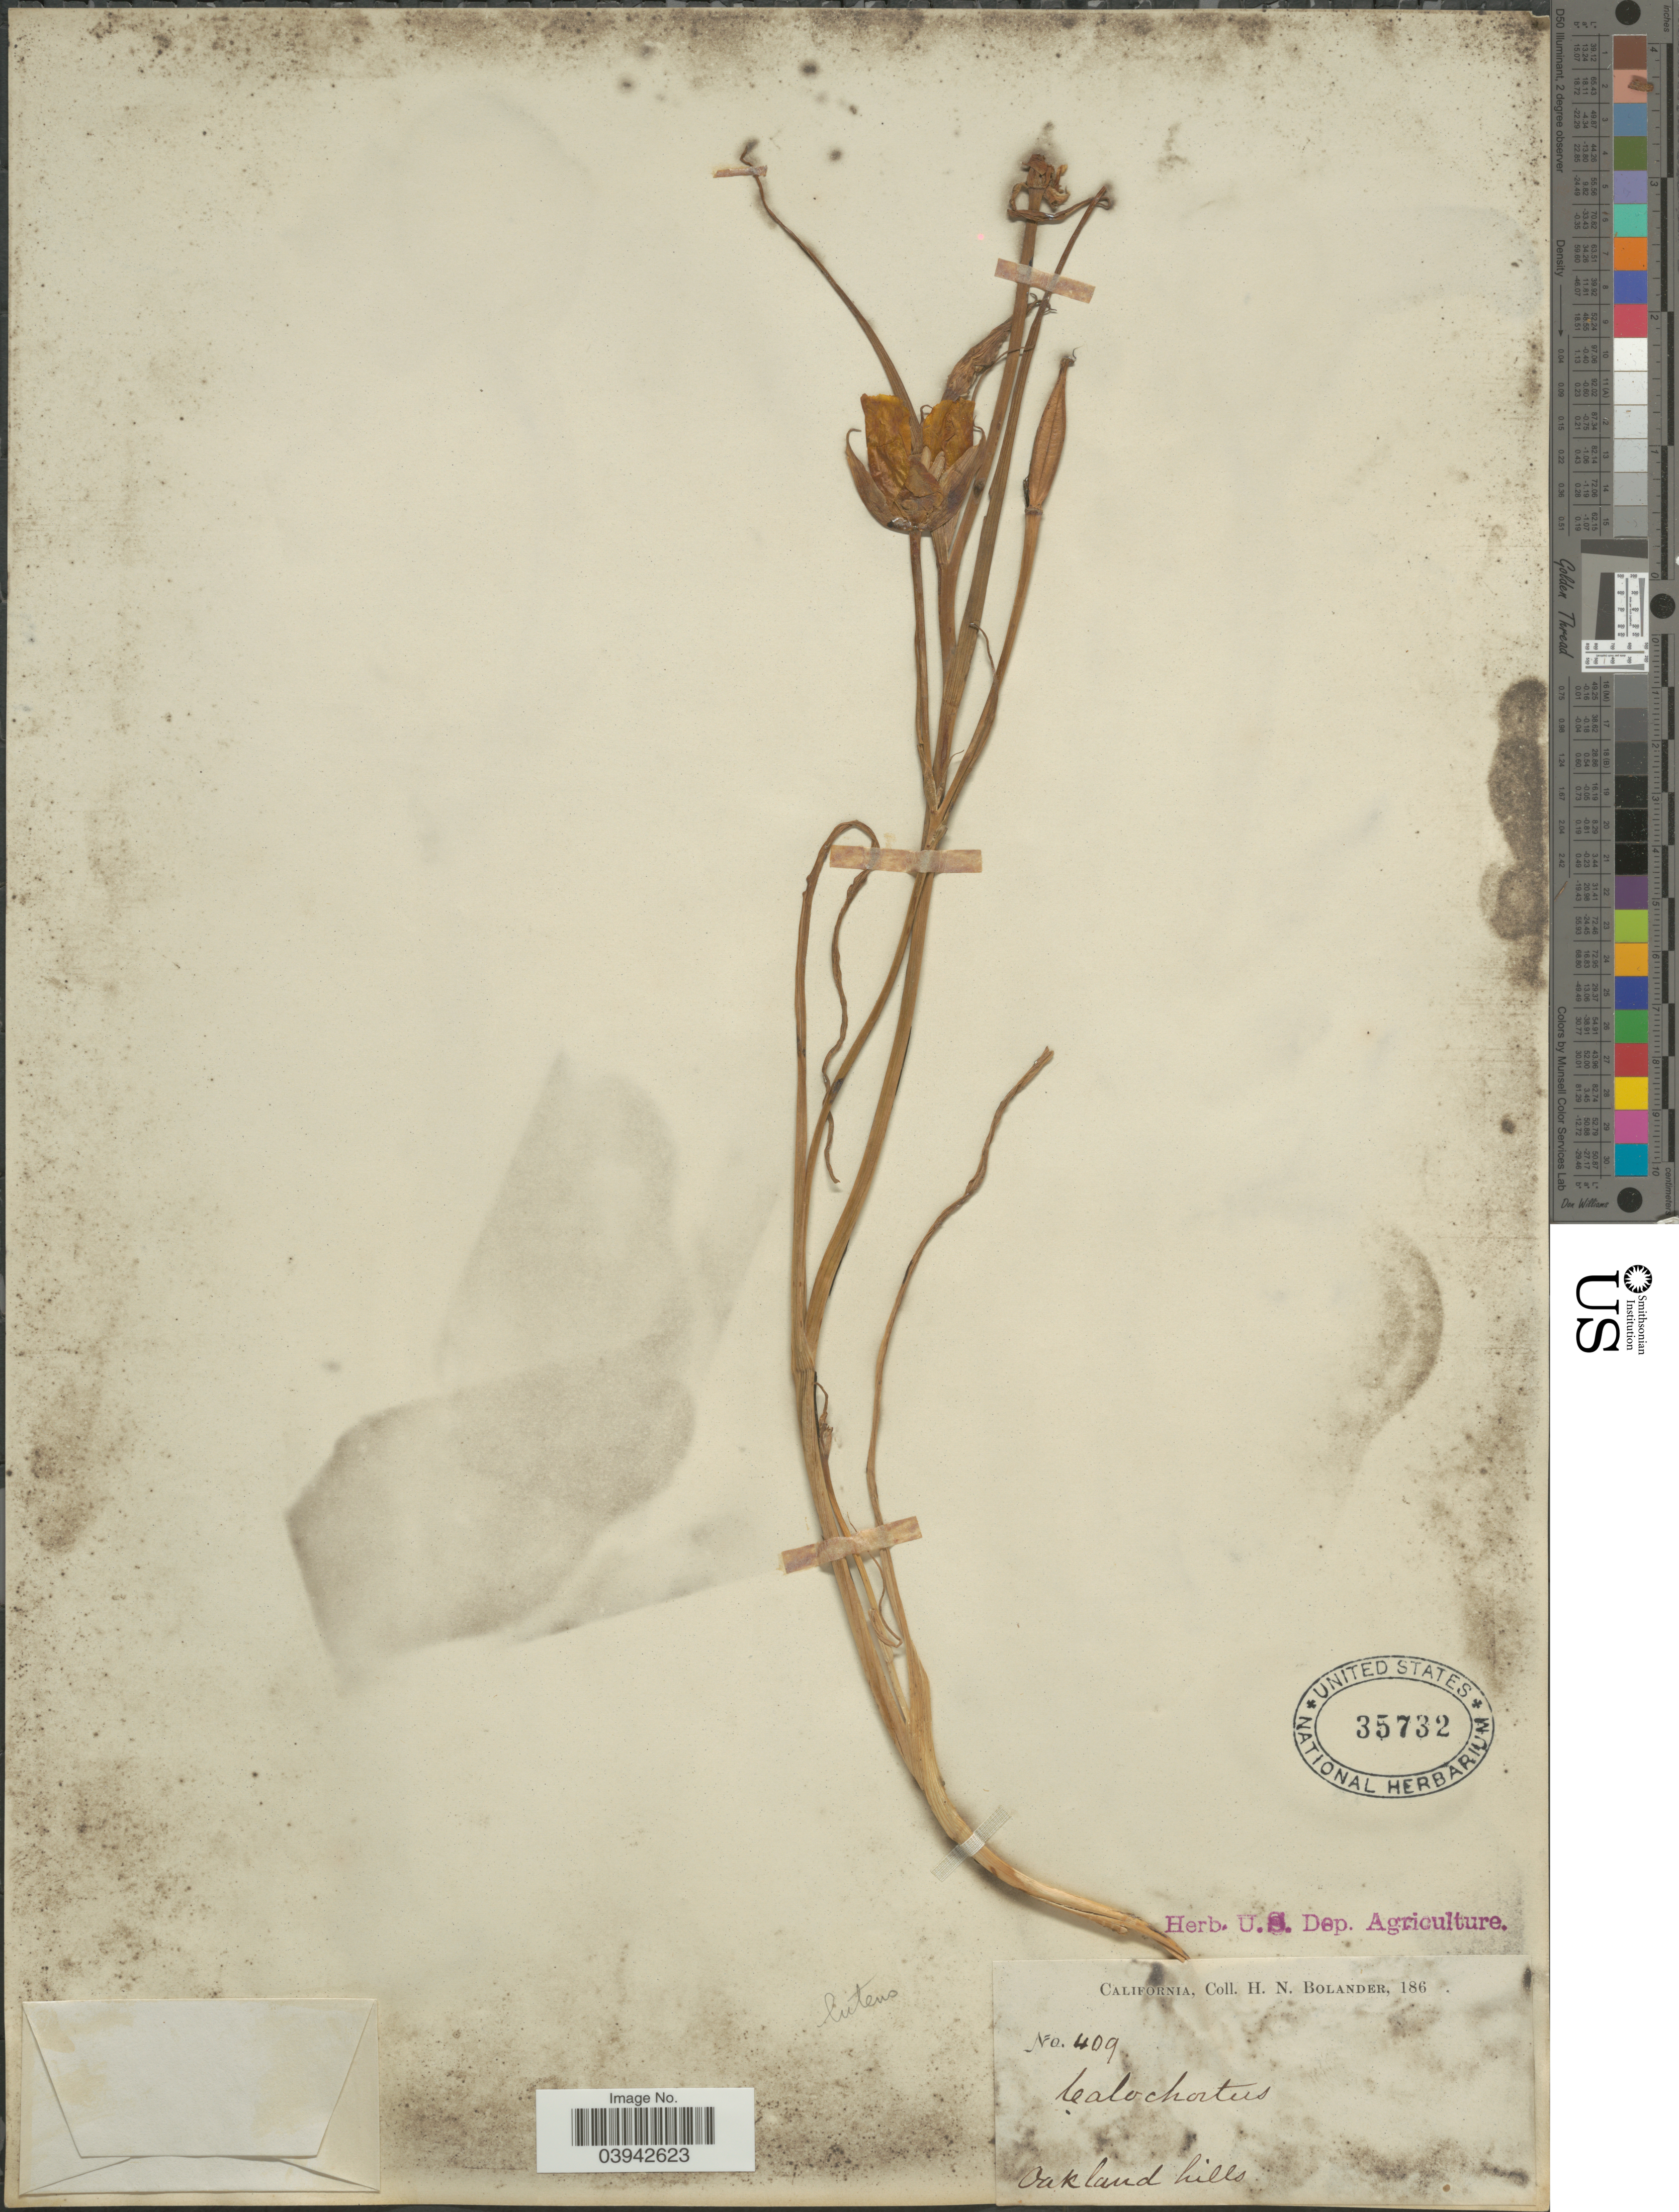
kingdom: Plantae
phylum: Tracheophyta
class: Liliopsida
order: Liliales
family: Liliaceae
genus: Calochortus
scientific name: Calochortus luteus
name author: Douglas ex Lindl.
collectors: H. Bolander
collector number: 409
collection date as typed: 186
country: United States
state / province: California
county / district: Alameda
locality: Oakland hills.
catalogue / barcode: US 35732